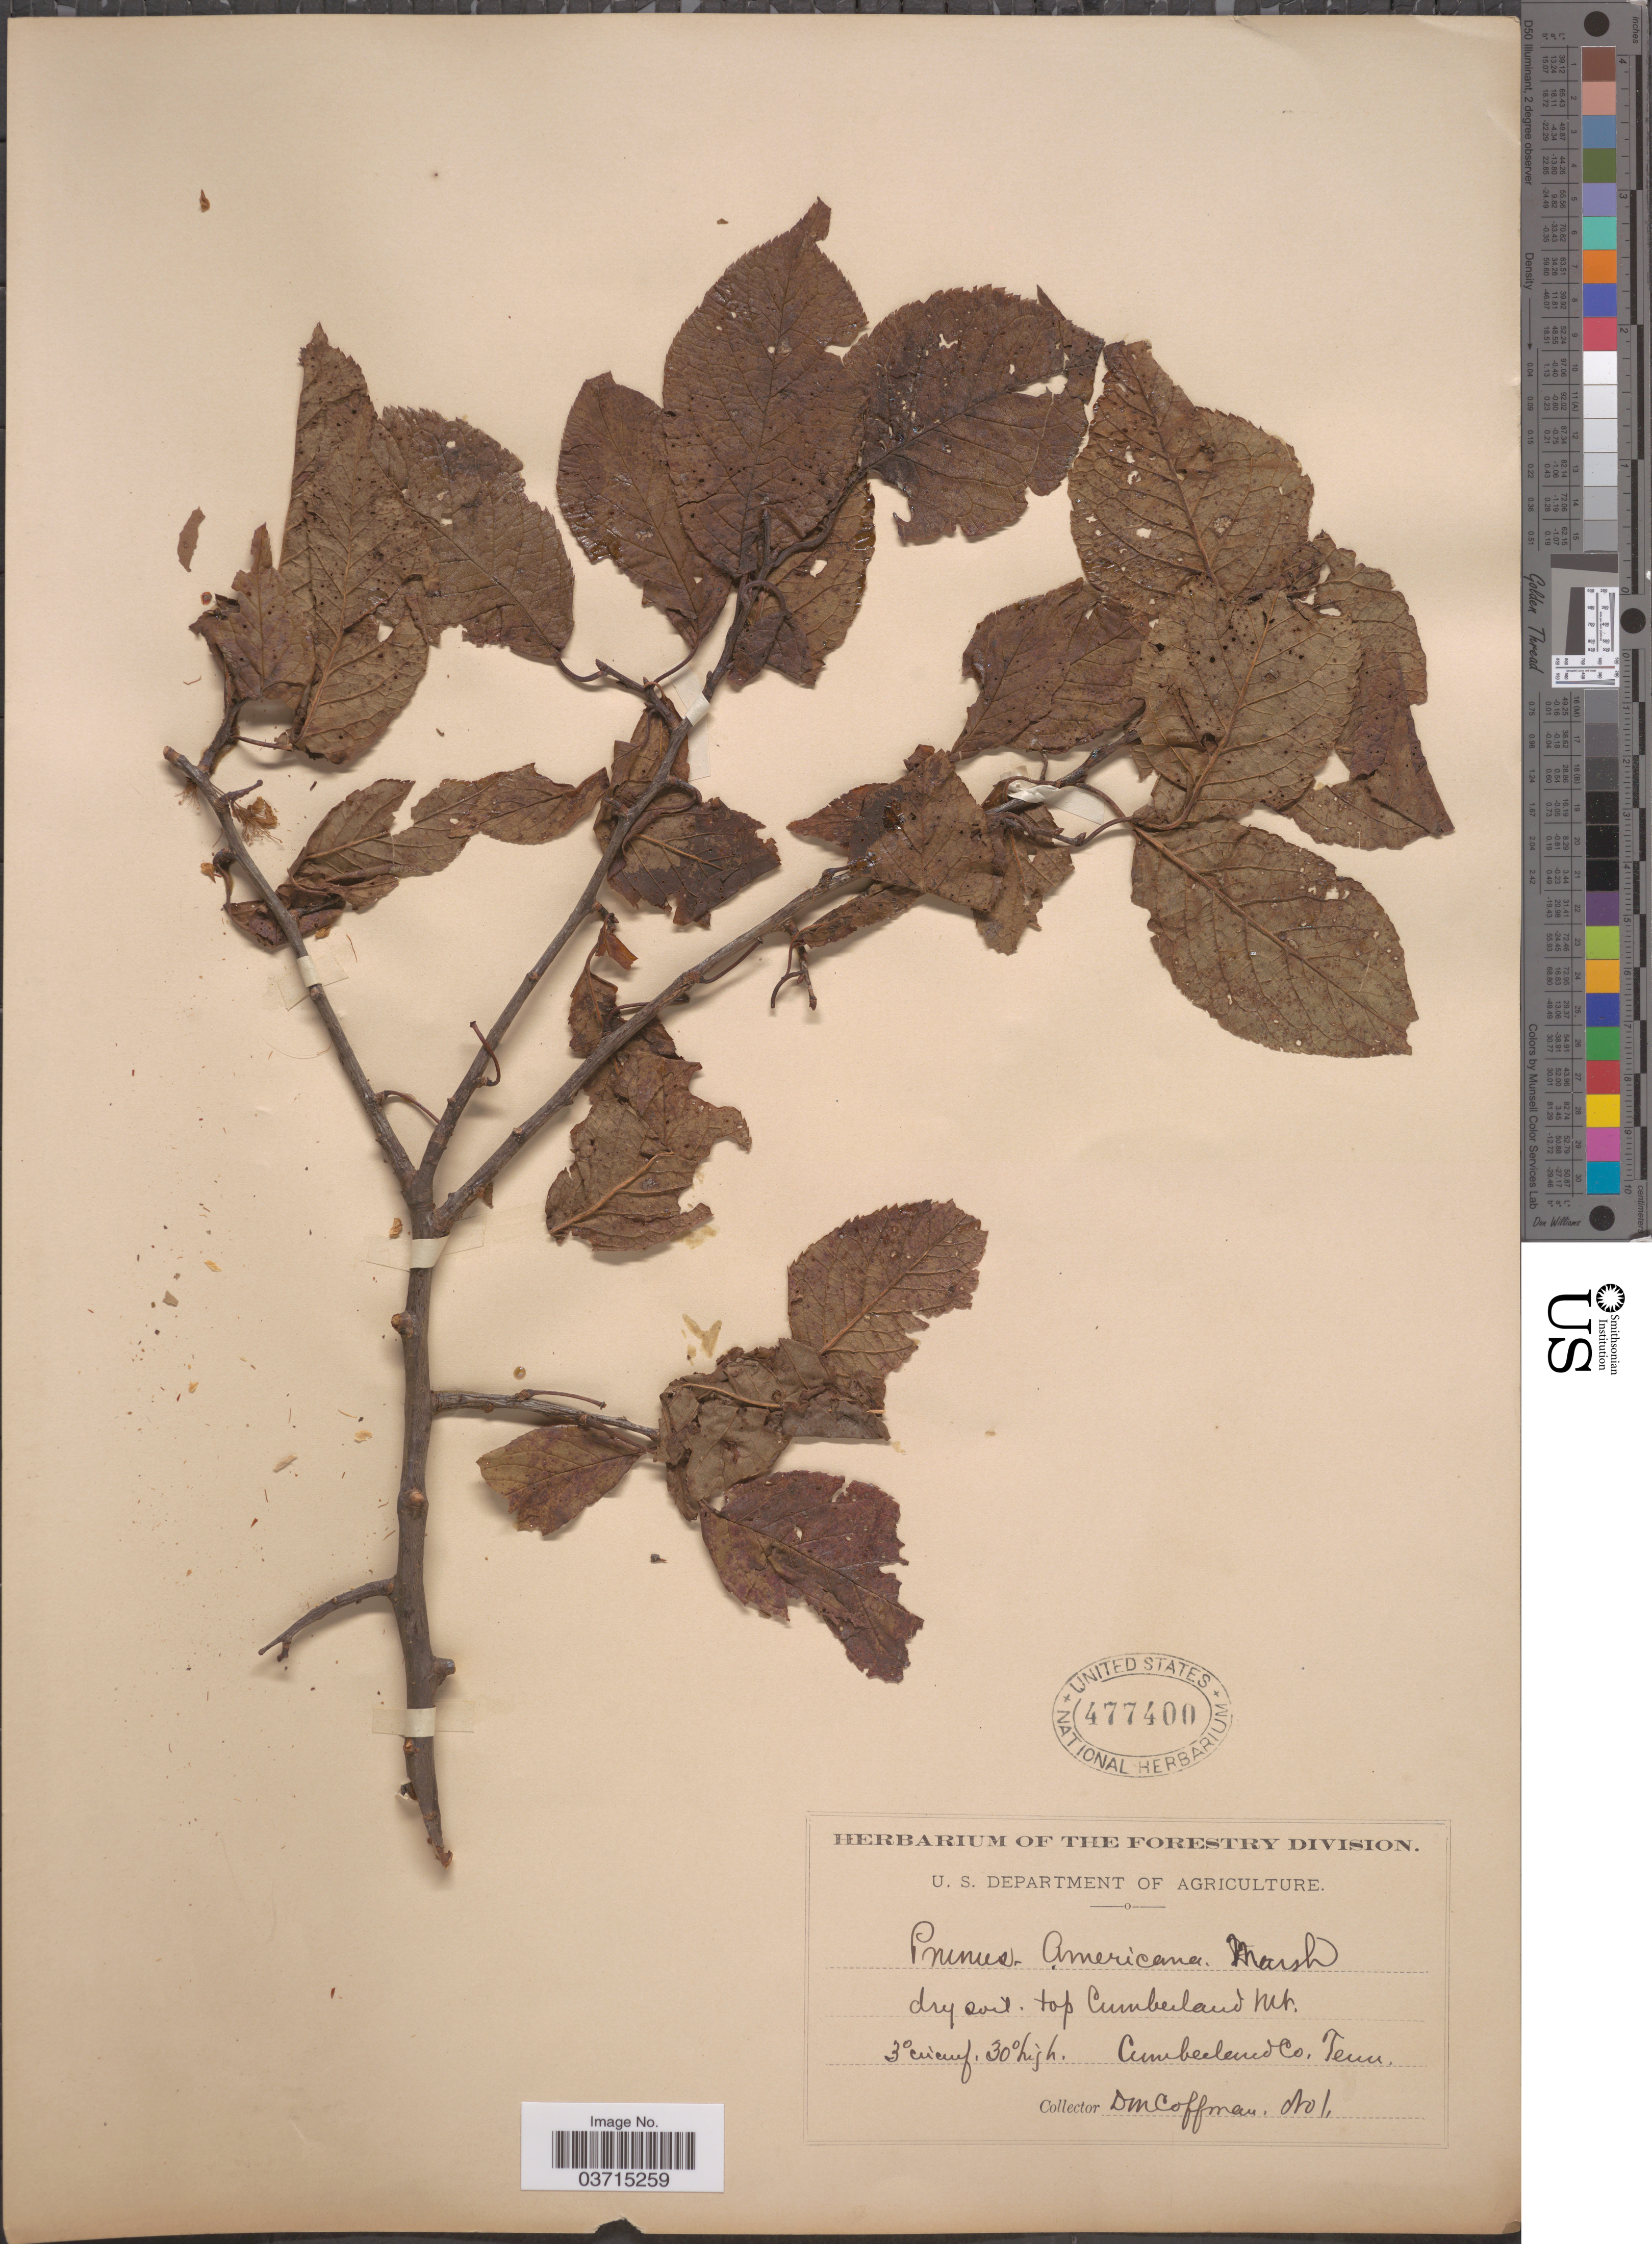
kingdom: Plantae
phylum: Tracheophyta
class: Magnoliopsida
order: Rosales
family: Rosaceae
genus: Prunus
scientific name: Prunus americana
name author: Marshall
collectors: D. M. Coffman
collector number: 1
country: United States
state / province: Tennessee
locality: Top Cumberland Mt. Cumberland Co.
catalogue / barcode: US 477400